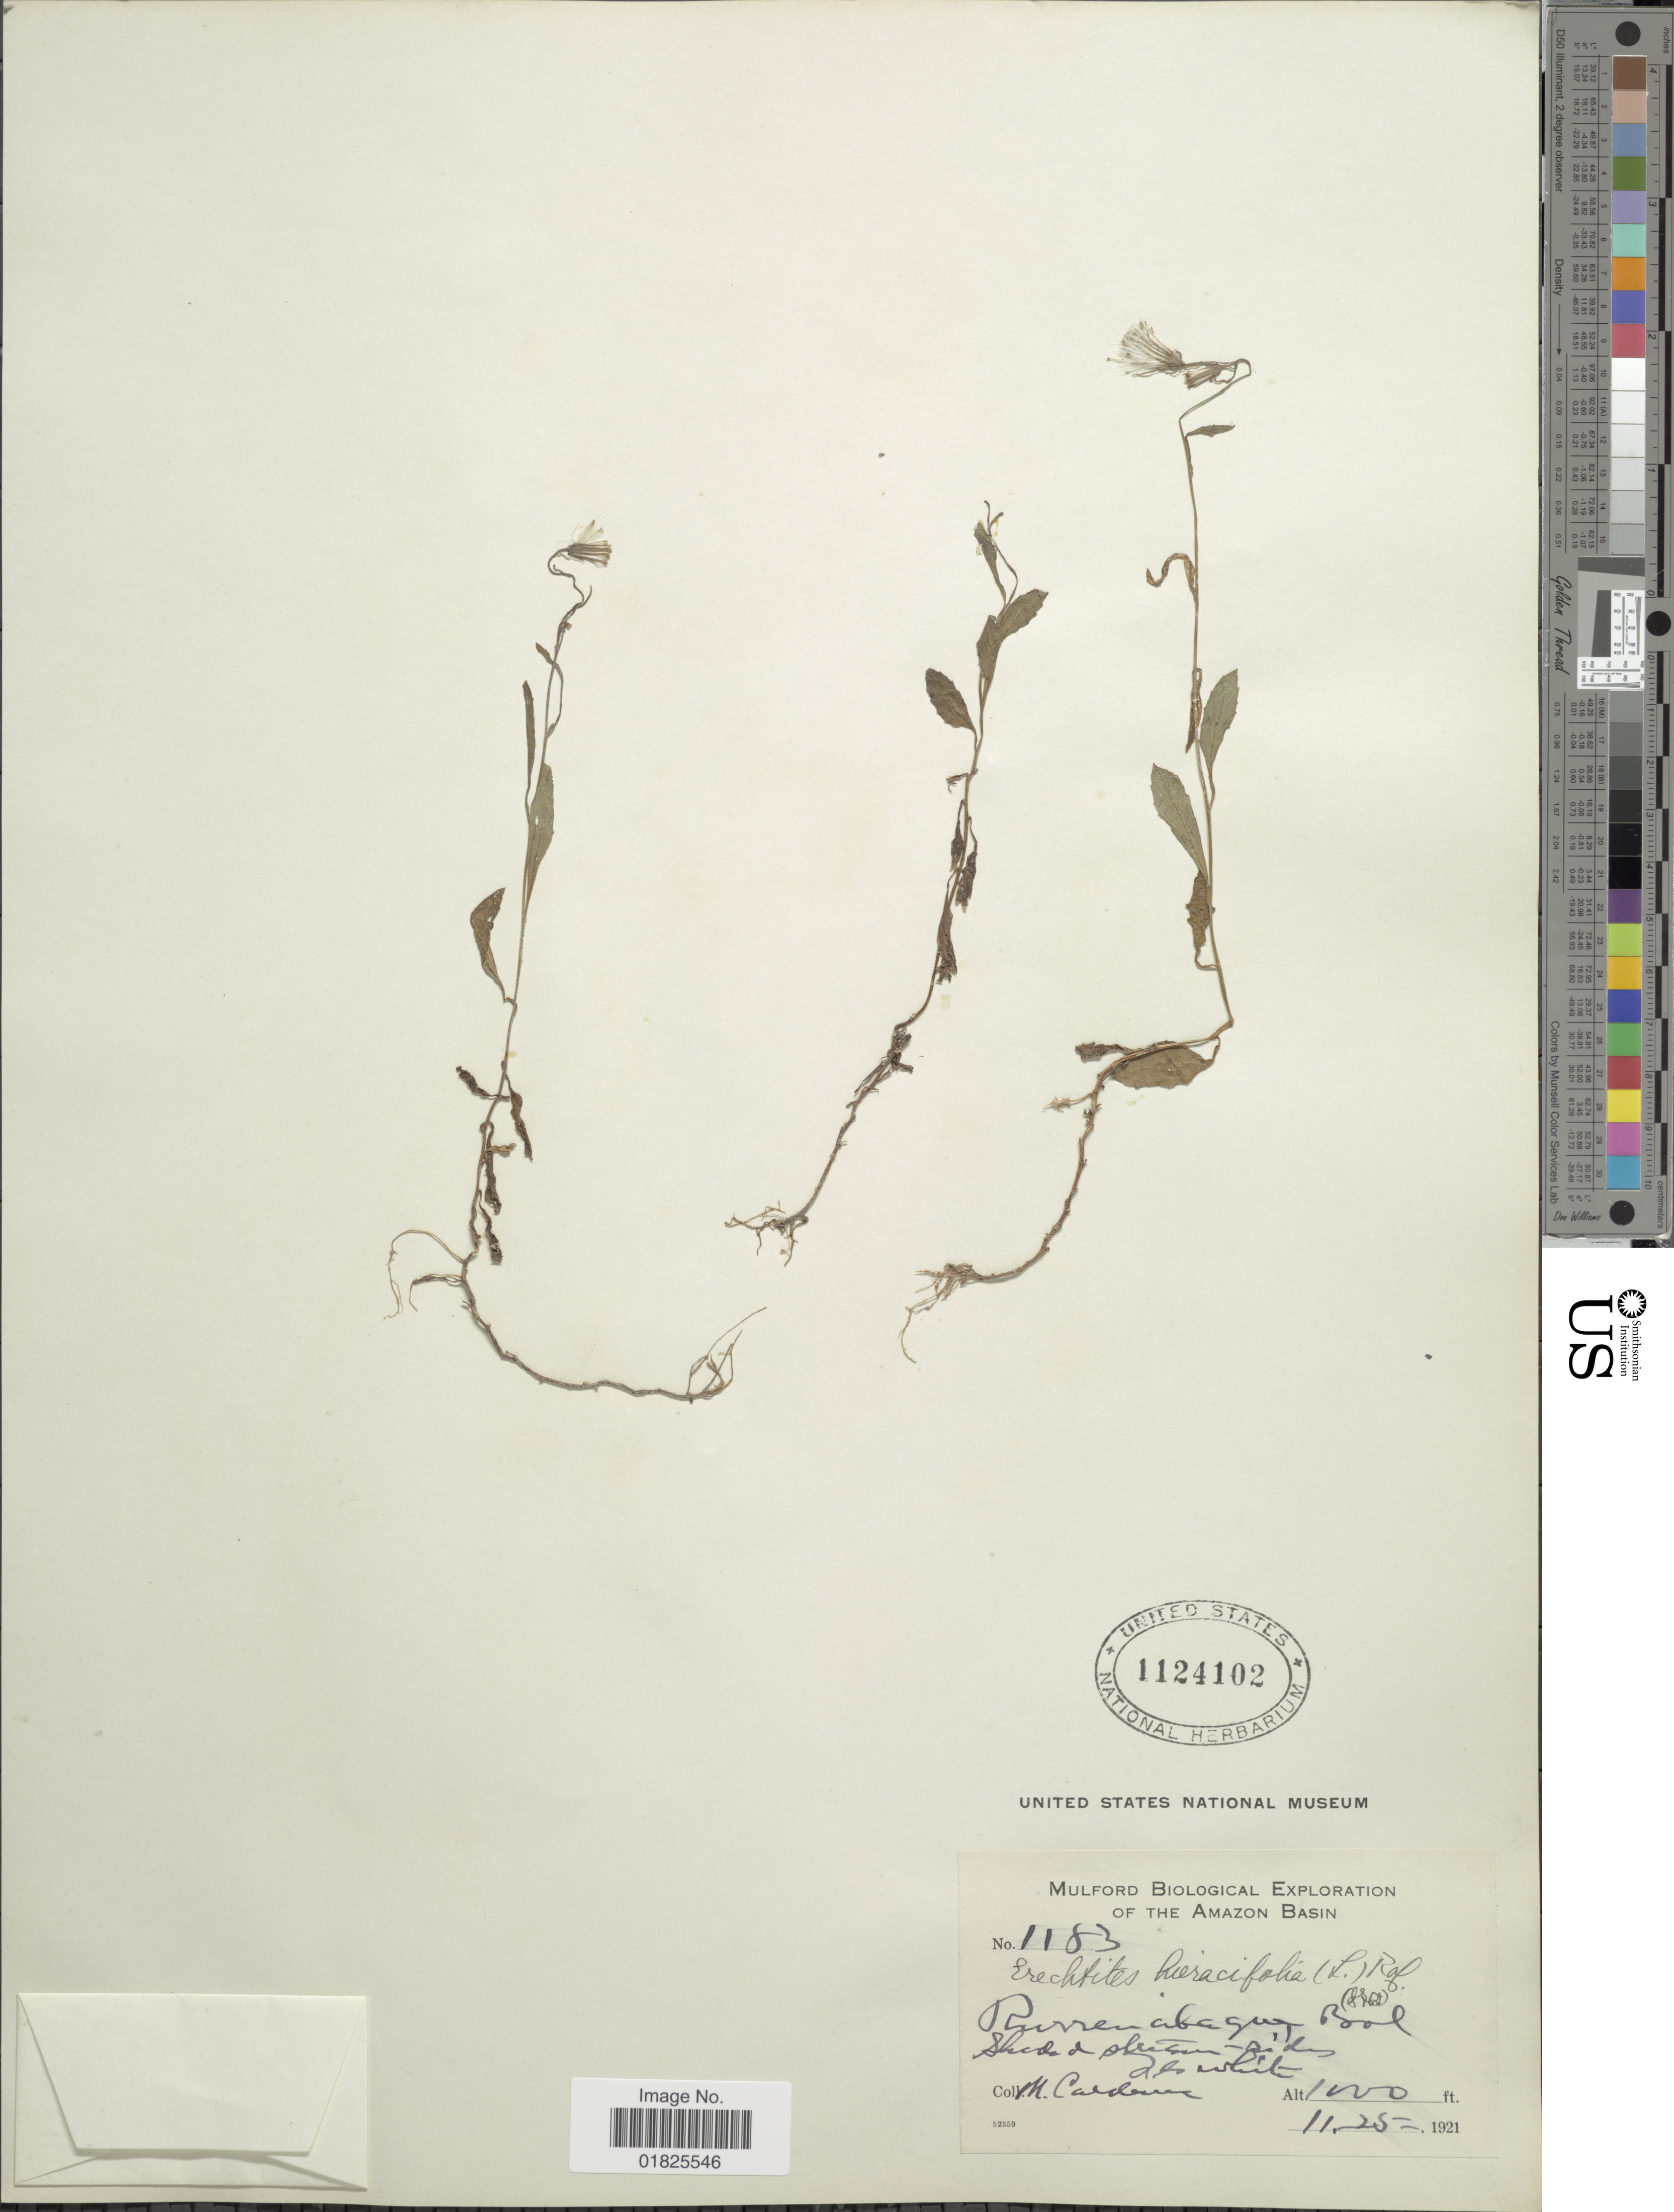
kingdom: Plantae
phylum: Tracheophyta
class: Magnoliopsida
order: Asterales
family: Asteraceae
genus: Erechtites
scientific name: Erechtites hieraciifolius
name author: (L.) Raf. ex DC.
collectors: M. Cárdenas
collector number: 1183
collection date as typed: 11-25-1921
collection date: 1921-11-25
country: Bolivia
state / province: Beni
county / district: José Ballivián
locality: Rurrenabaque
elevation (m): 305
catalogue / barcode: US 1124102